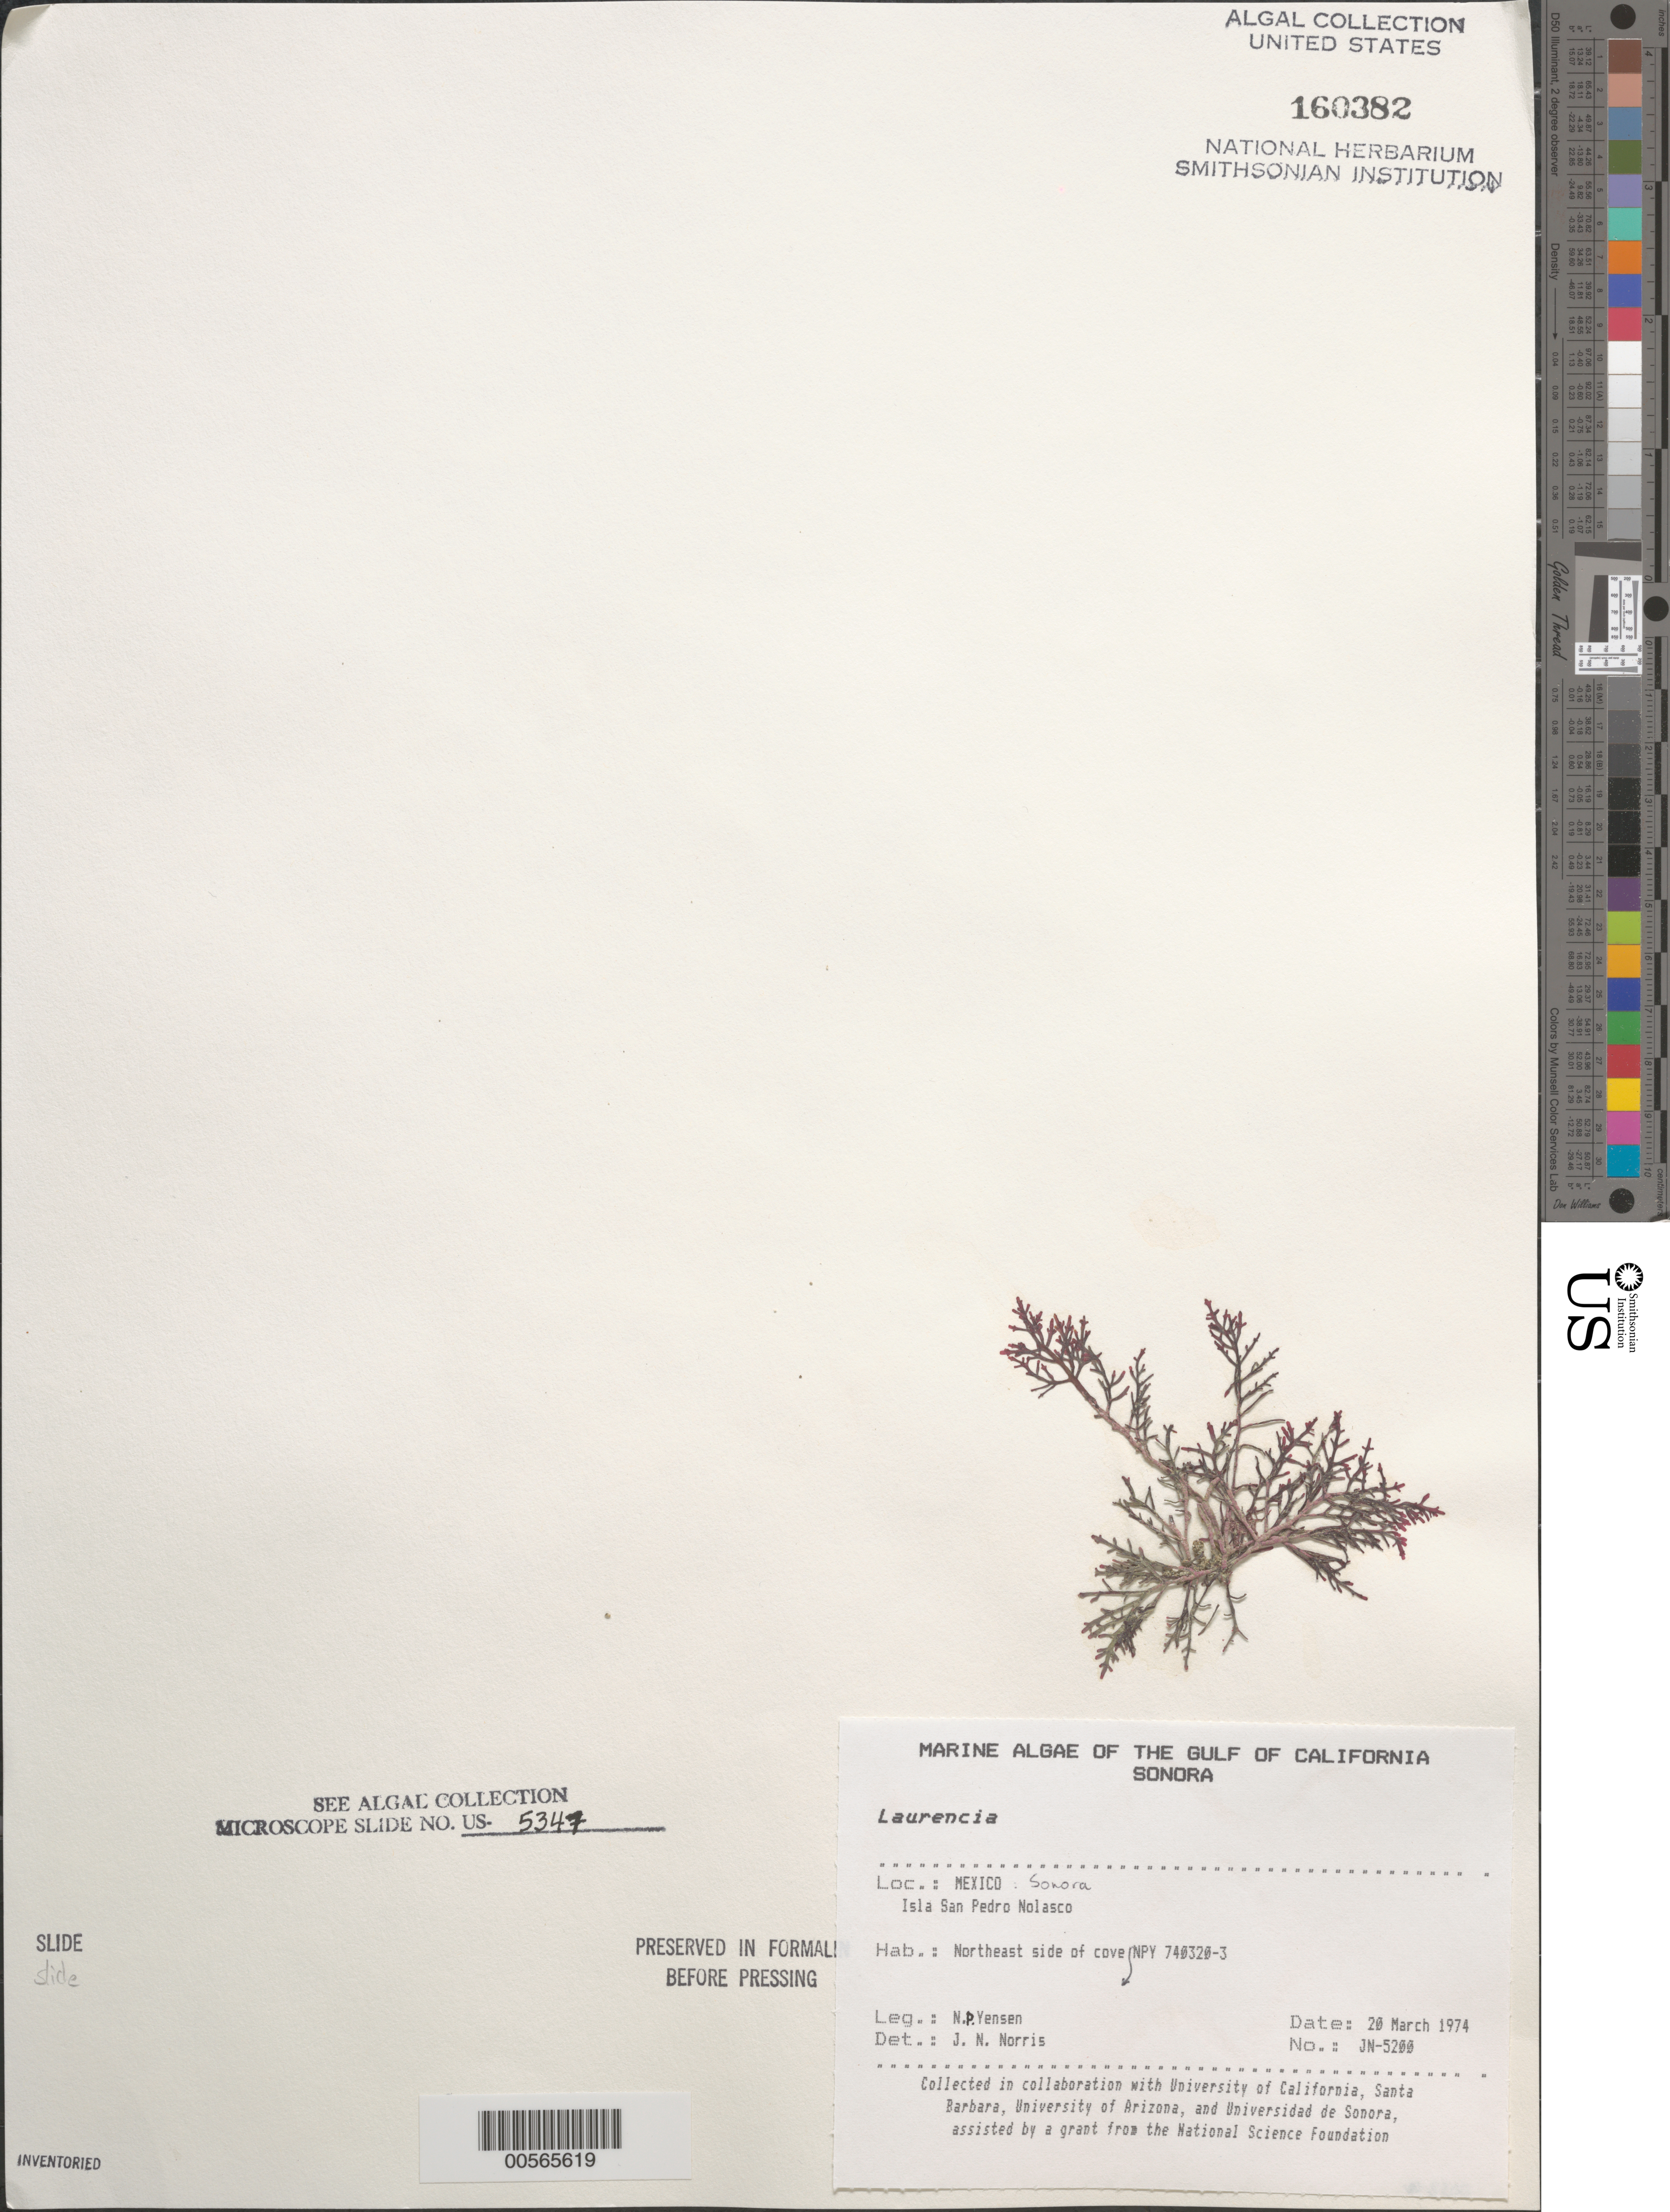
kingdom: Plantae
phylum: Rhodophyta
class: Florideophyceae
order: Ceramiales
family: Rhodomelaceae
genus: Laurencia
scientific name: Laurencia sp.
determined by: Norris, James N.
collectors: N. Yensen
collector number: JN-5200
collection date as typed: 20 Mar 1974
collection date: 1974-03-20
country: Mexico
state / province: Sonora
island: Isla San Pedro Nolasco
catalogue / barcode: US 160382